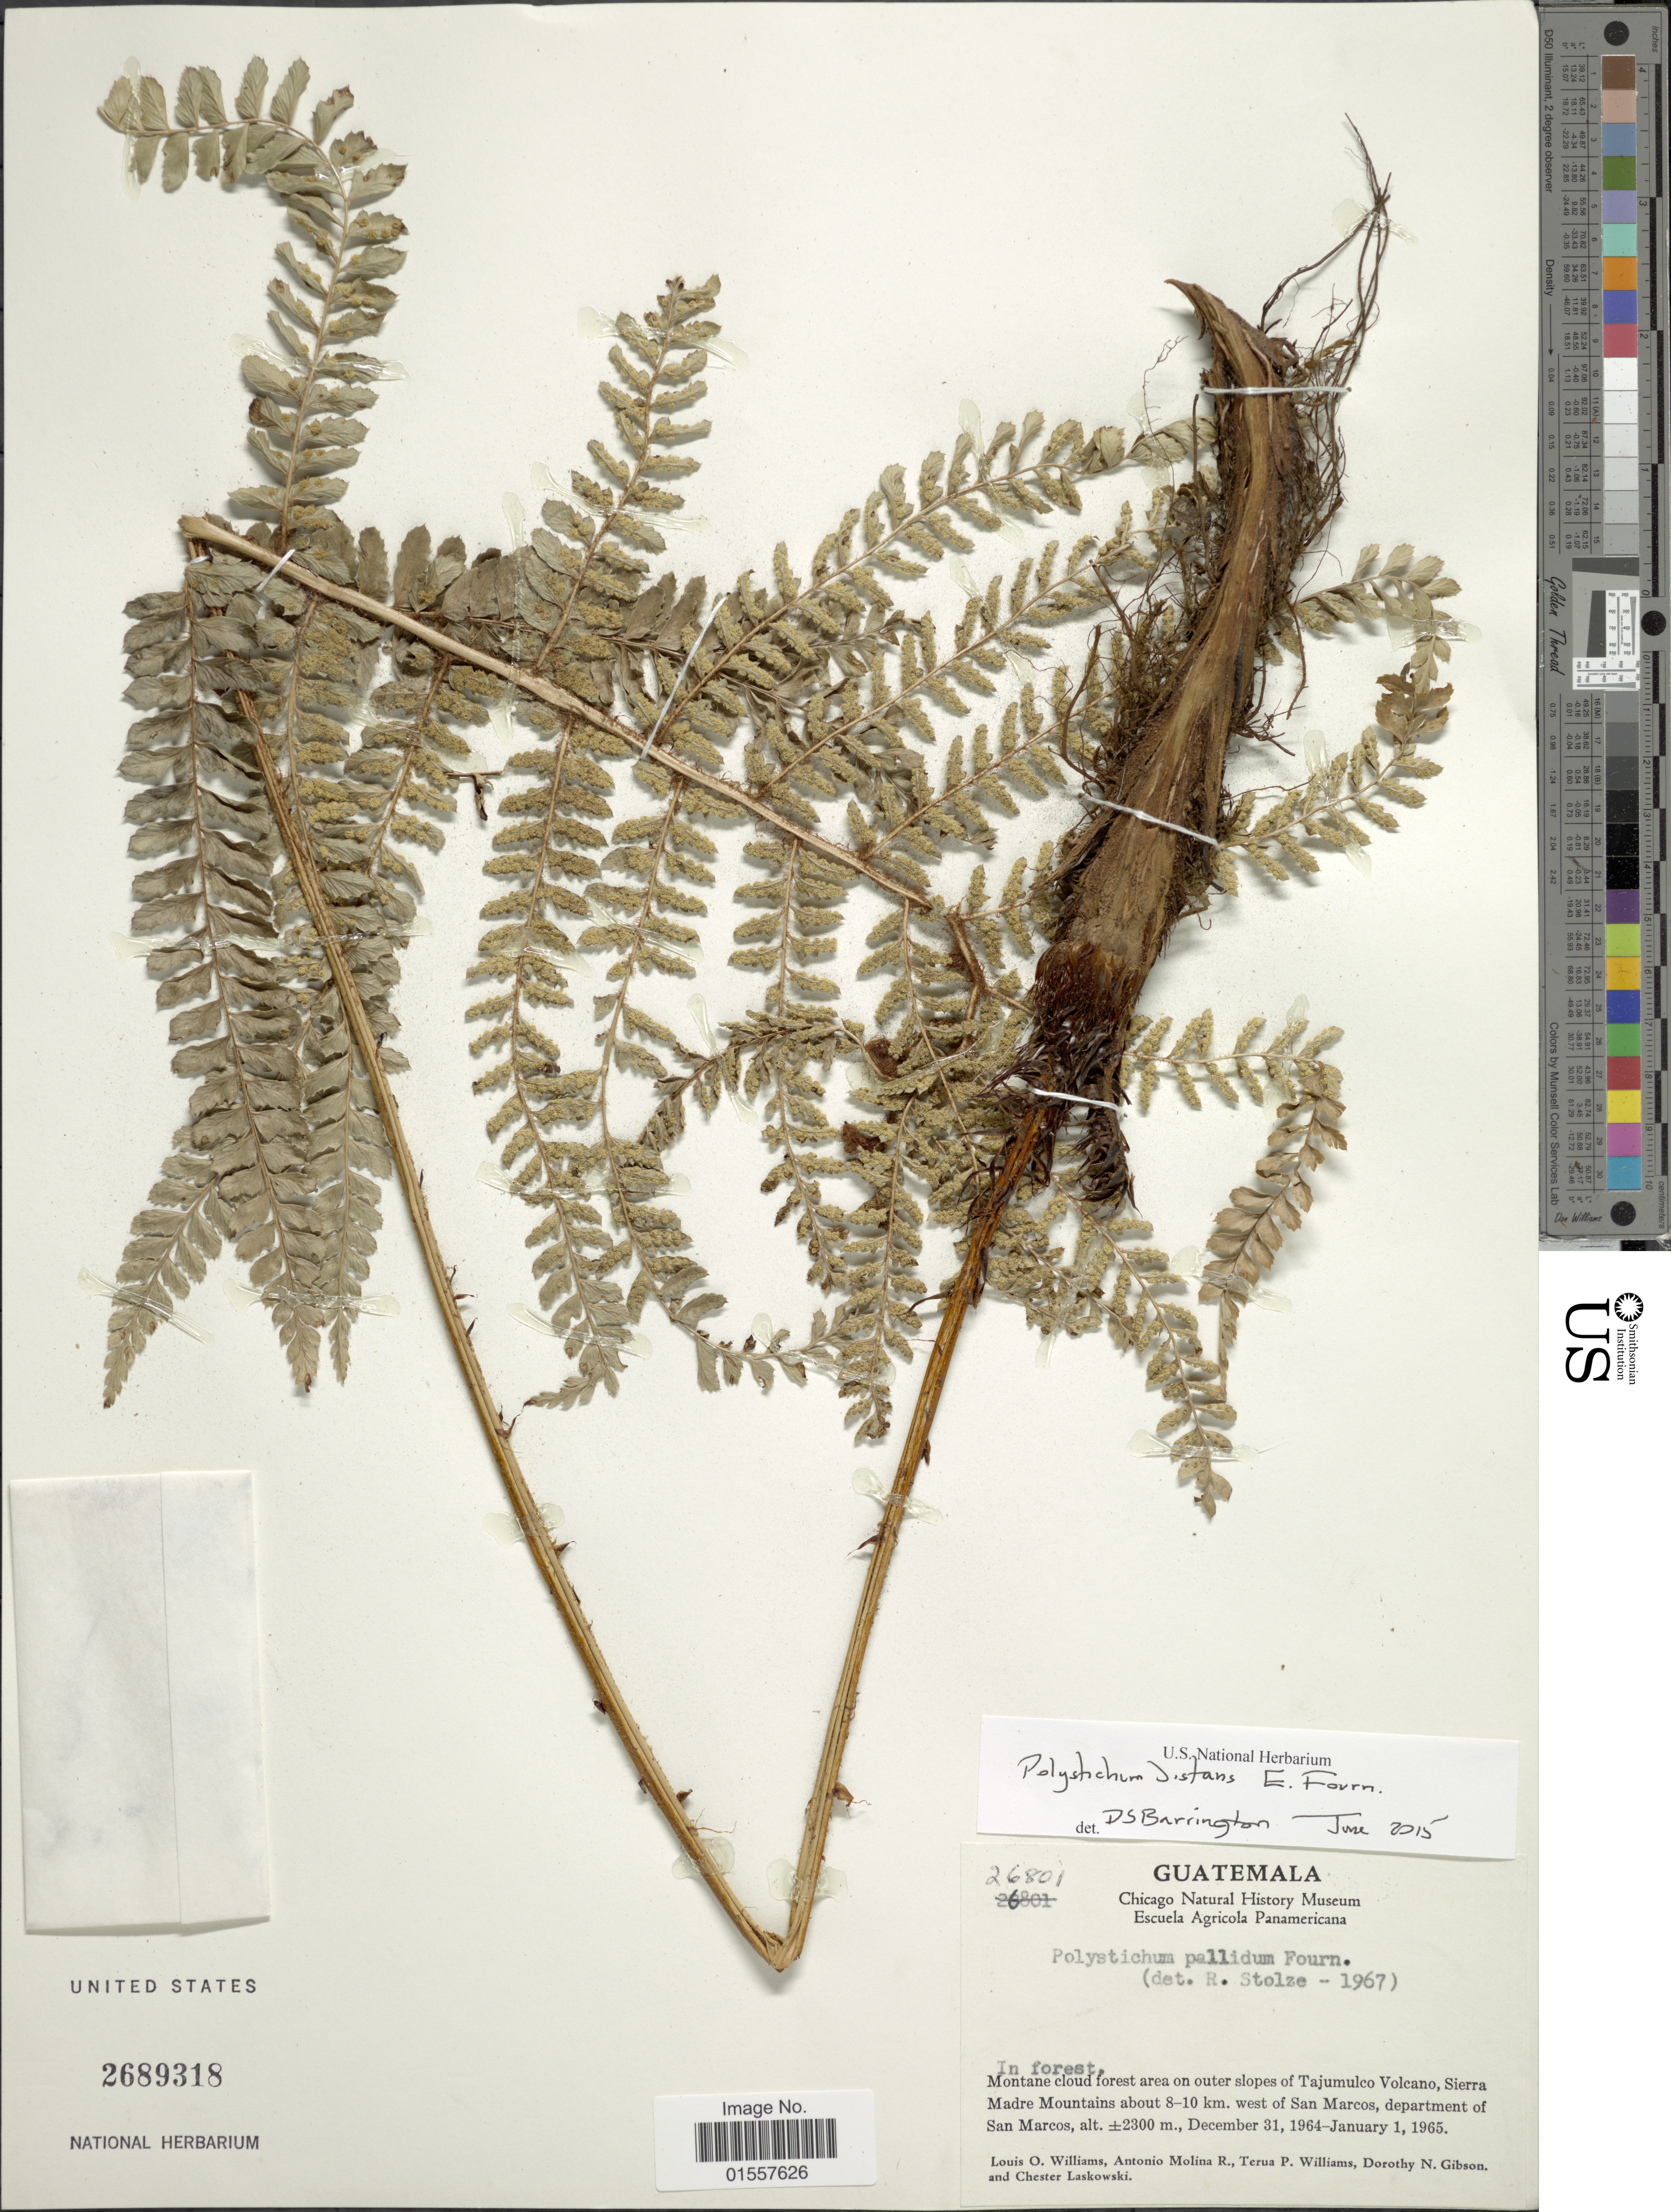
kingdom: Plantae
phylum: Tracheophyta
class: Polypodiopsida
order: Polypodiales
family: Dryopteridaceae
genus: Polystichum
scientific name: Polystichum distans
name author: E. Fourn.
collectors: L. O. Williams, A. Molina R., T. P. Williams, D. N. Gibson & C. Laskowski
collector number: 26801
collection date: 1964-12-31/1965-01-01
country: Guatemala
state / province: San Marcos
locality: On outer slopes of Tajumulco Volcano, Sierra Madre Mountains about 8-10 km. west of San Marcos, department of San Marcos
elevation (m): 2300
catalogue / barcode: US 2689318